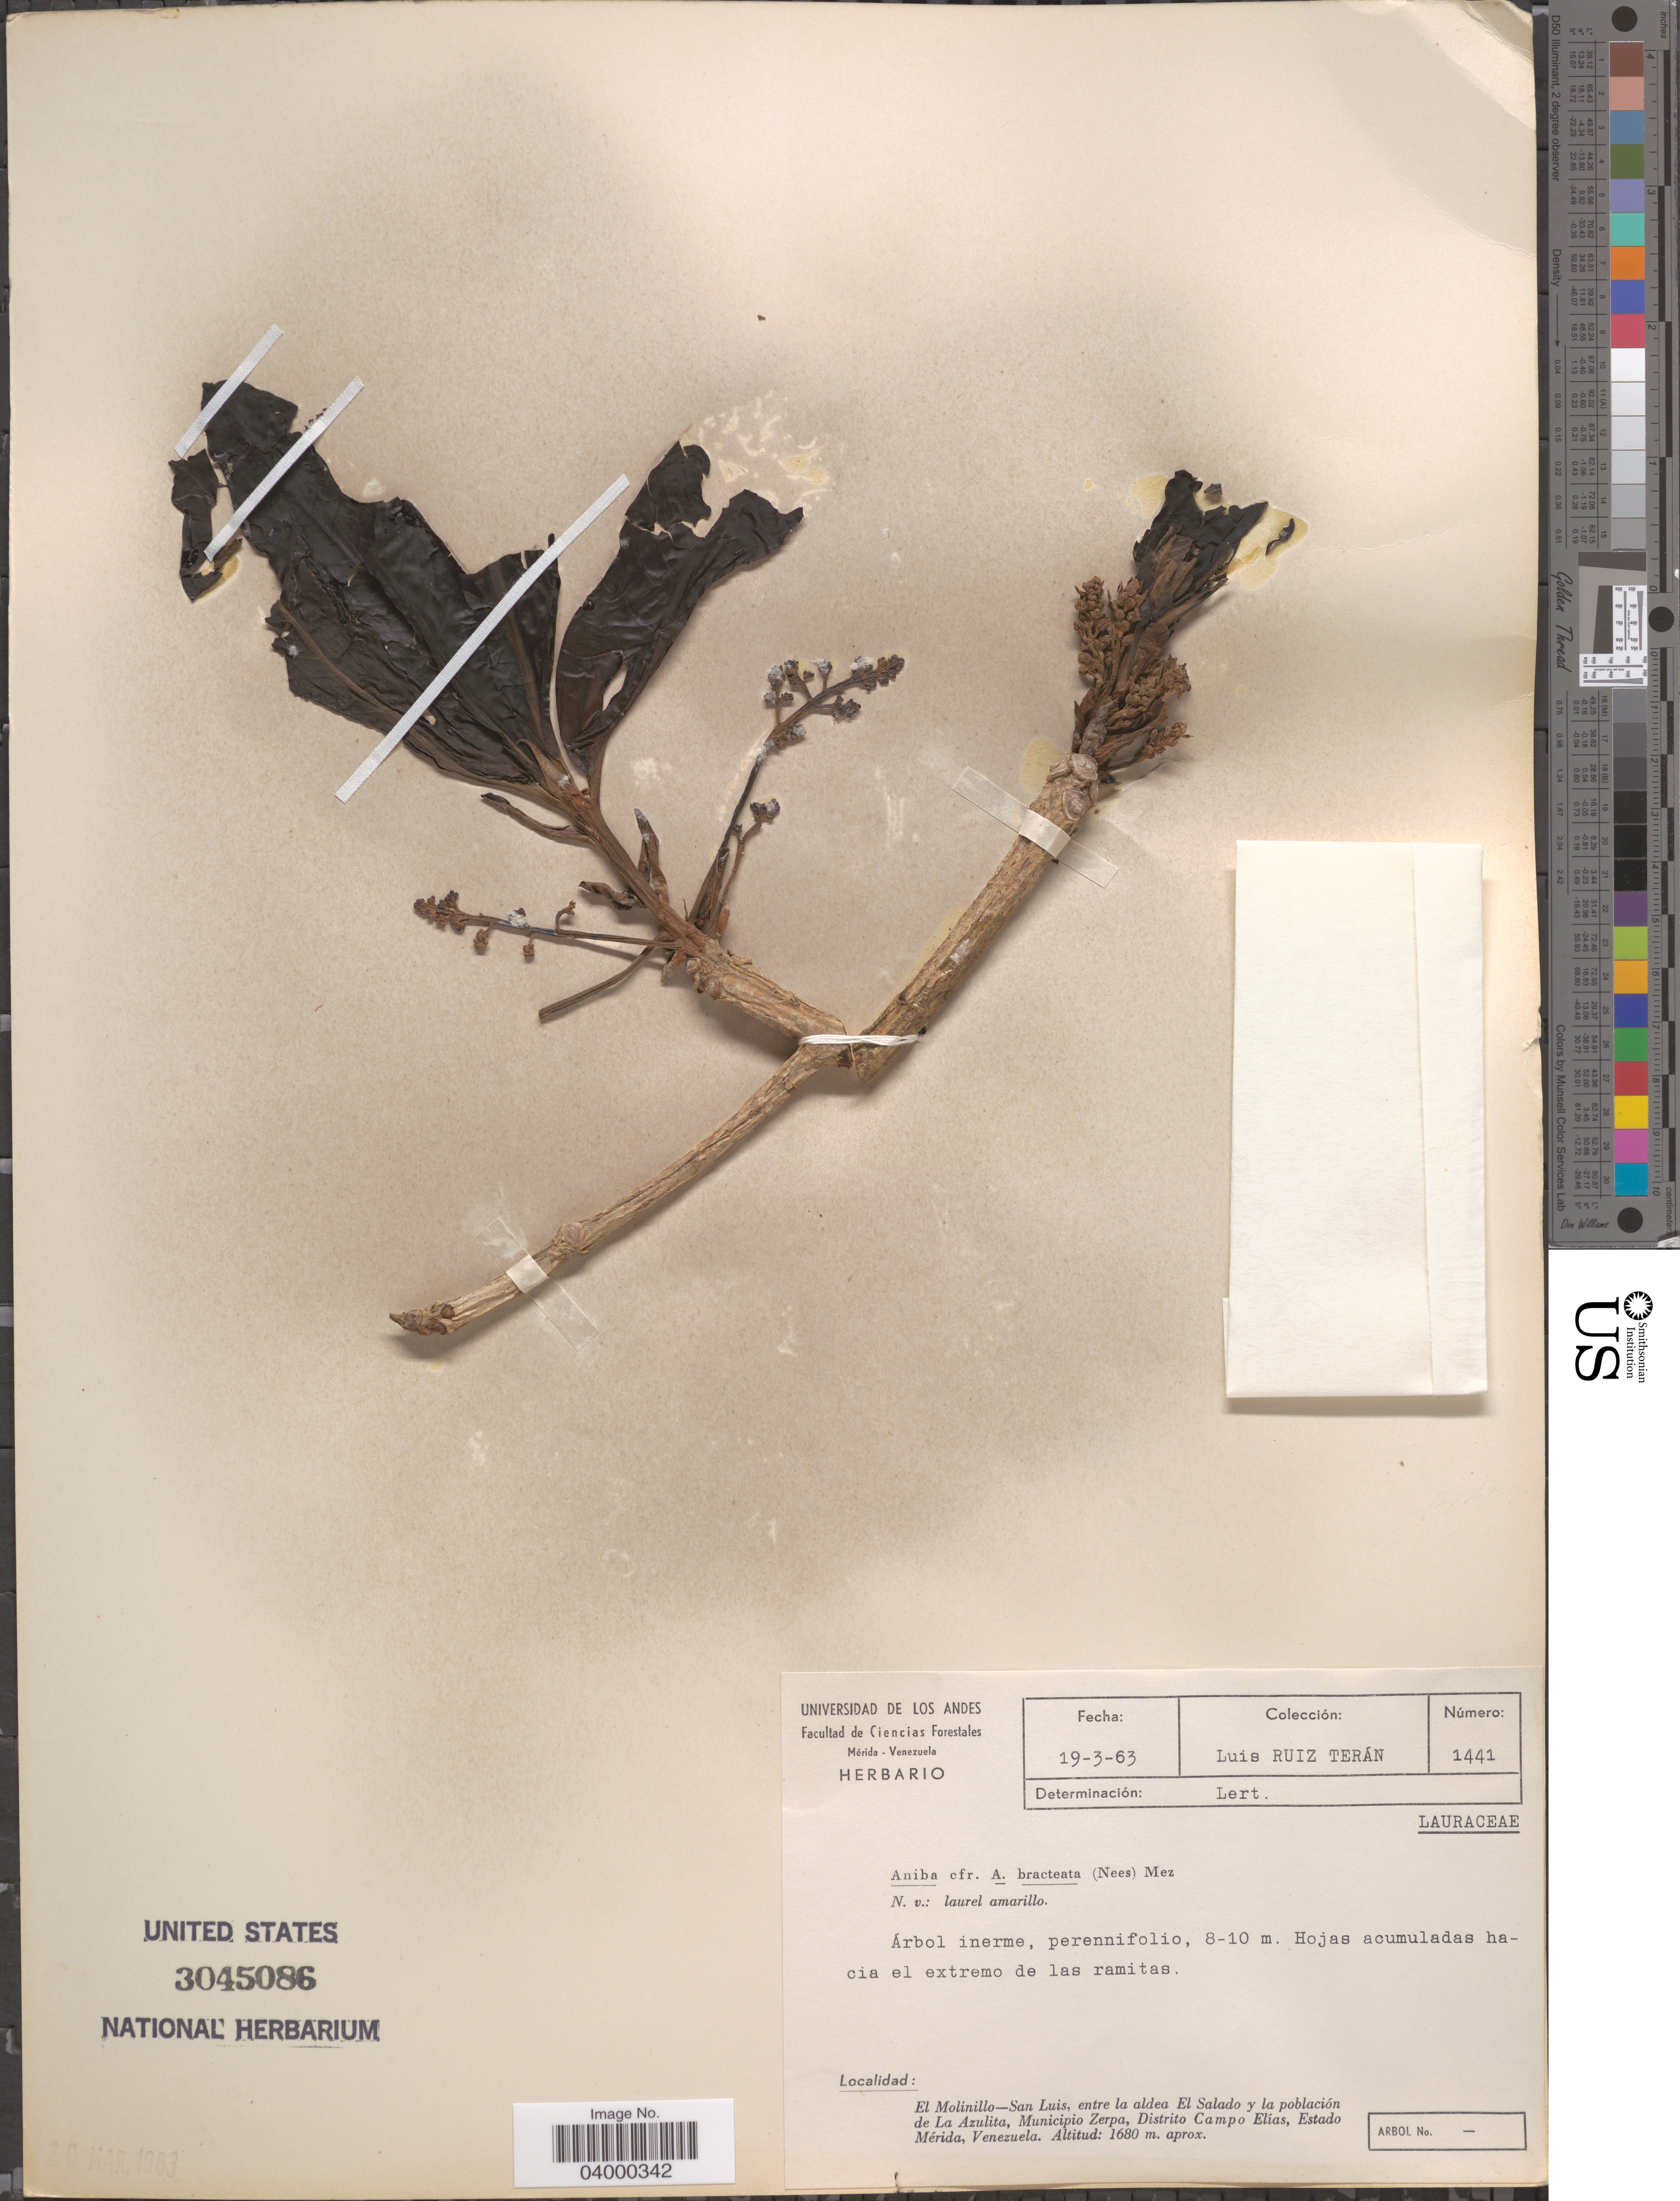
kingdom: Plantae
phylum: Tracheophyta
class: Magnoliopsida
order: Laurales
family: Lauraceae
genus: Aniba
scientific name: Aniba bracteata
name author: (Nees) Mez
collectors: L. Teran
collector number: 1441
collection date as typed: Transcribed d/m/y: 19/3/63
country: Venezuela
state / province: Merida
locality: El Molinillo-San Luis, entre la aldea El Salado y la población de La Azulita, Municpio Zerpa, Distrito Campo Elías.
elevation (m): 1680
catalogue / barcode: US 3045086